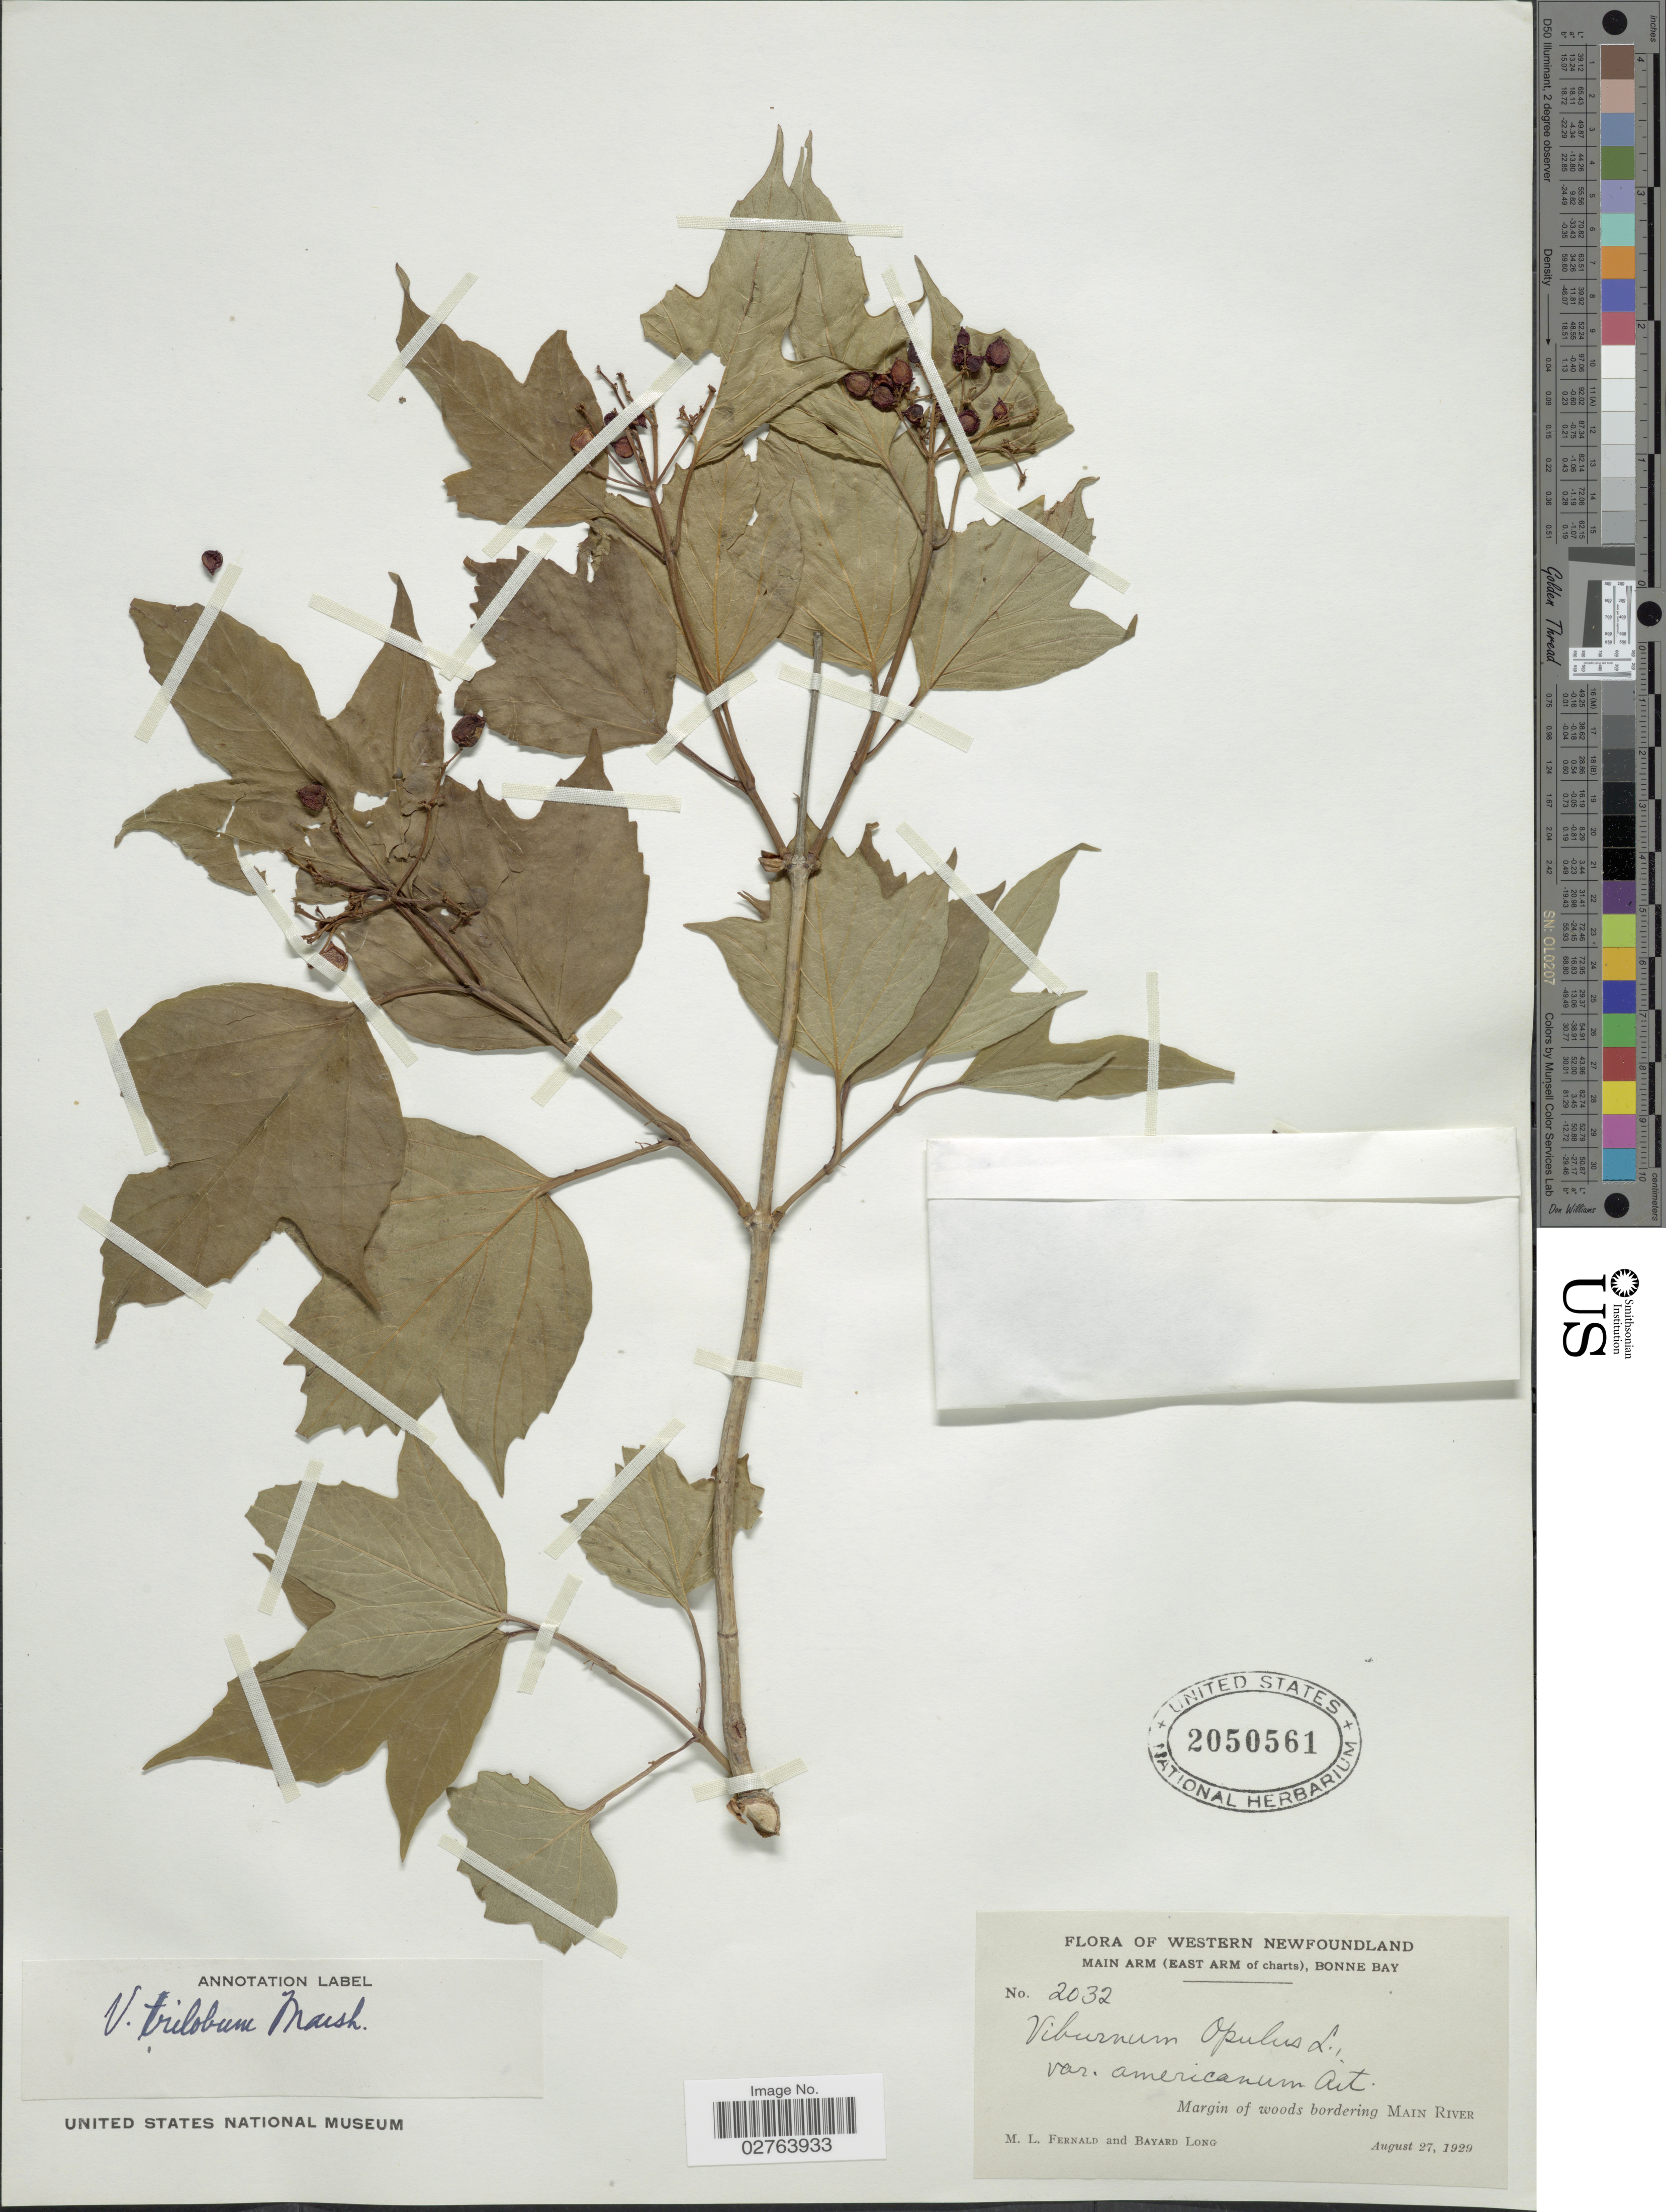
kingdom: Plantae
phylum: Tracheophyta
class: Magnoliopsida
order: Dipsacales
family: Viburnaceae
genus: Viburnum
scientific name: Viburnum opulus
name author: L.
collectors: M. L. Fernald & B. Long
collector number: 2032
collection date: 1929-08-27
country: Canada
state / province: Newfoundland and Labrador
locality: Western Newfoundland. Main Arm (East Arm of charts), Bonne Bay. Margin of woods bordering Main River.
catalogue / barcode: US 2050561